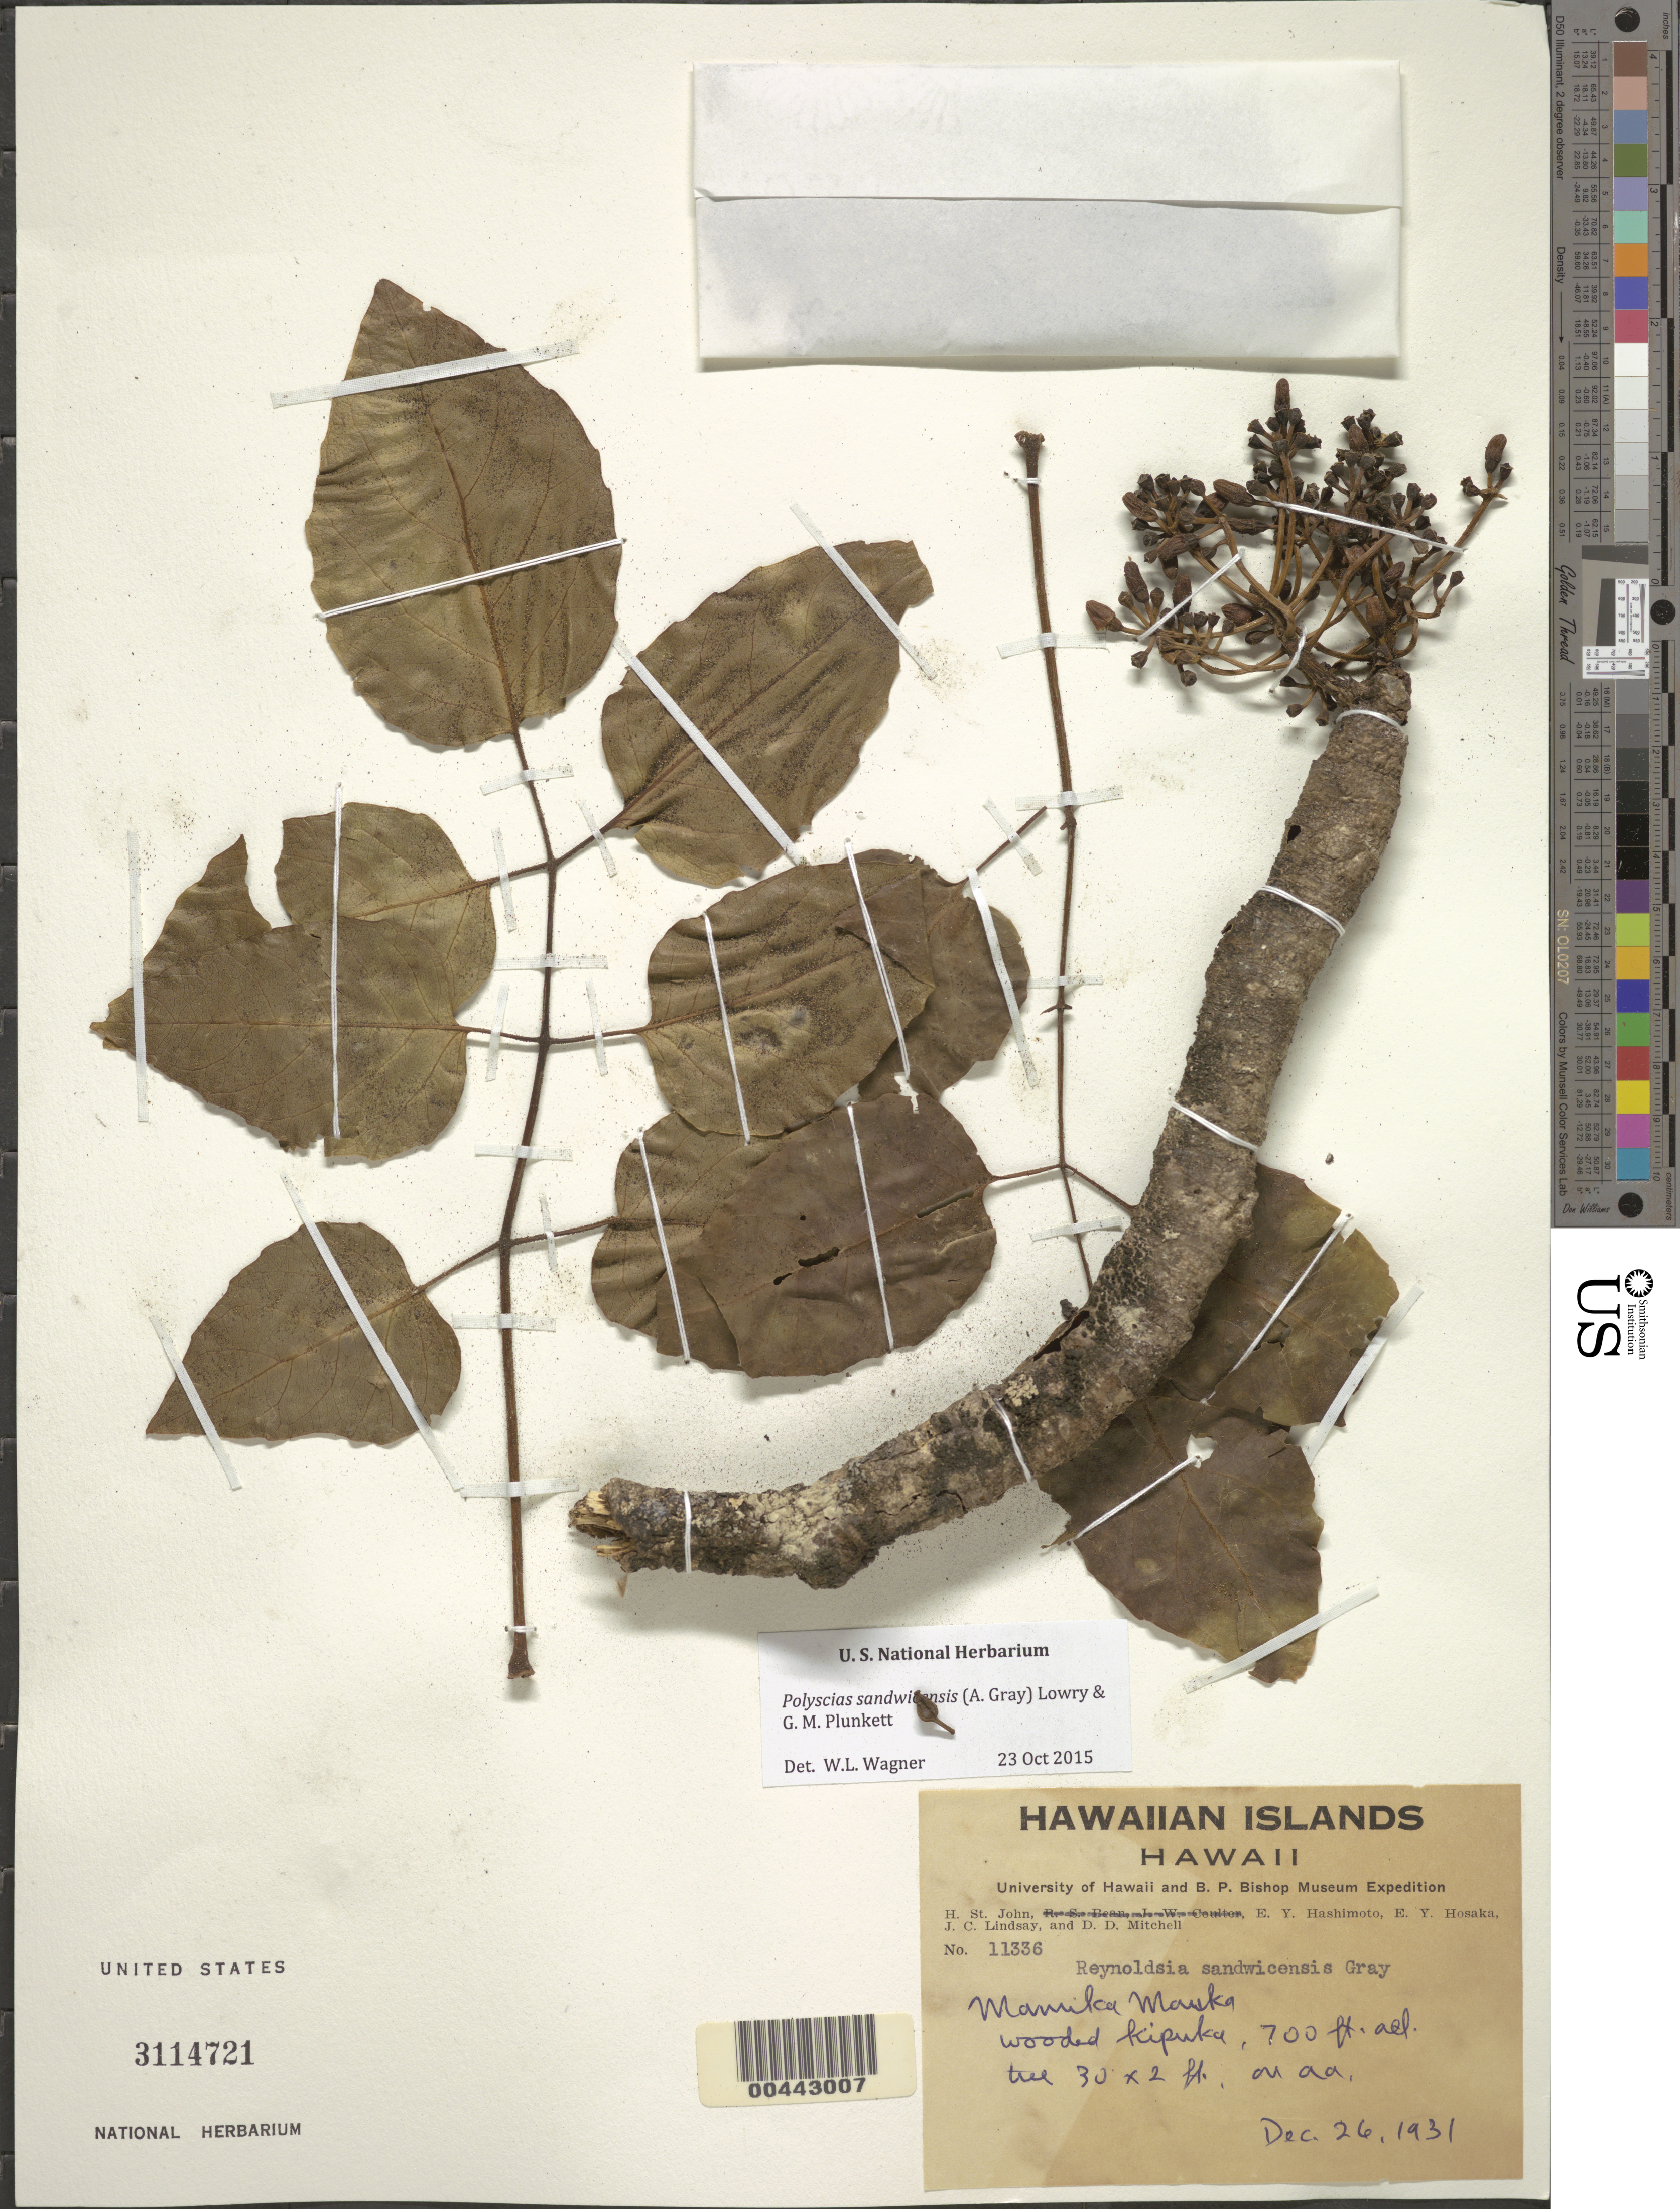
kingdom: Plantae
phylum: Tracheophyta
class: Magnoliopsida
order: Apiales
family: Araliaceae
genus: Polyscias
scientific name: Polyscias sandwicensis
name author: (A. Gray) Lowry & G. M. Plunkett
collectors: H. St. John, E. Hashimoto & E. Y. Hosaka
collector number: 11336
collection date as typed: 26 Dec 1931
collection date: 1931-12-26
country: United States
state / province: Hawaii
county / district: Kauai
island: Kaua'i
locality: Manuka Mauka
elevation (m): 213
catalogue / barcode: US 3114721